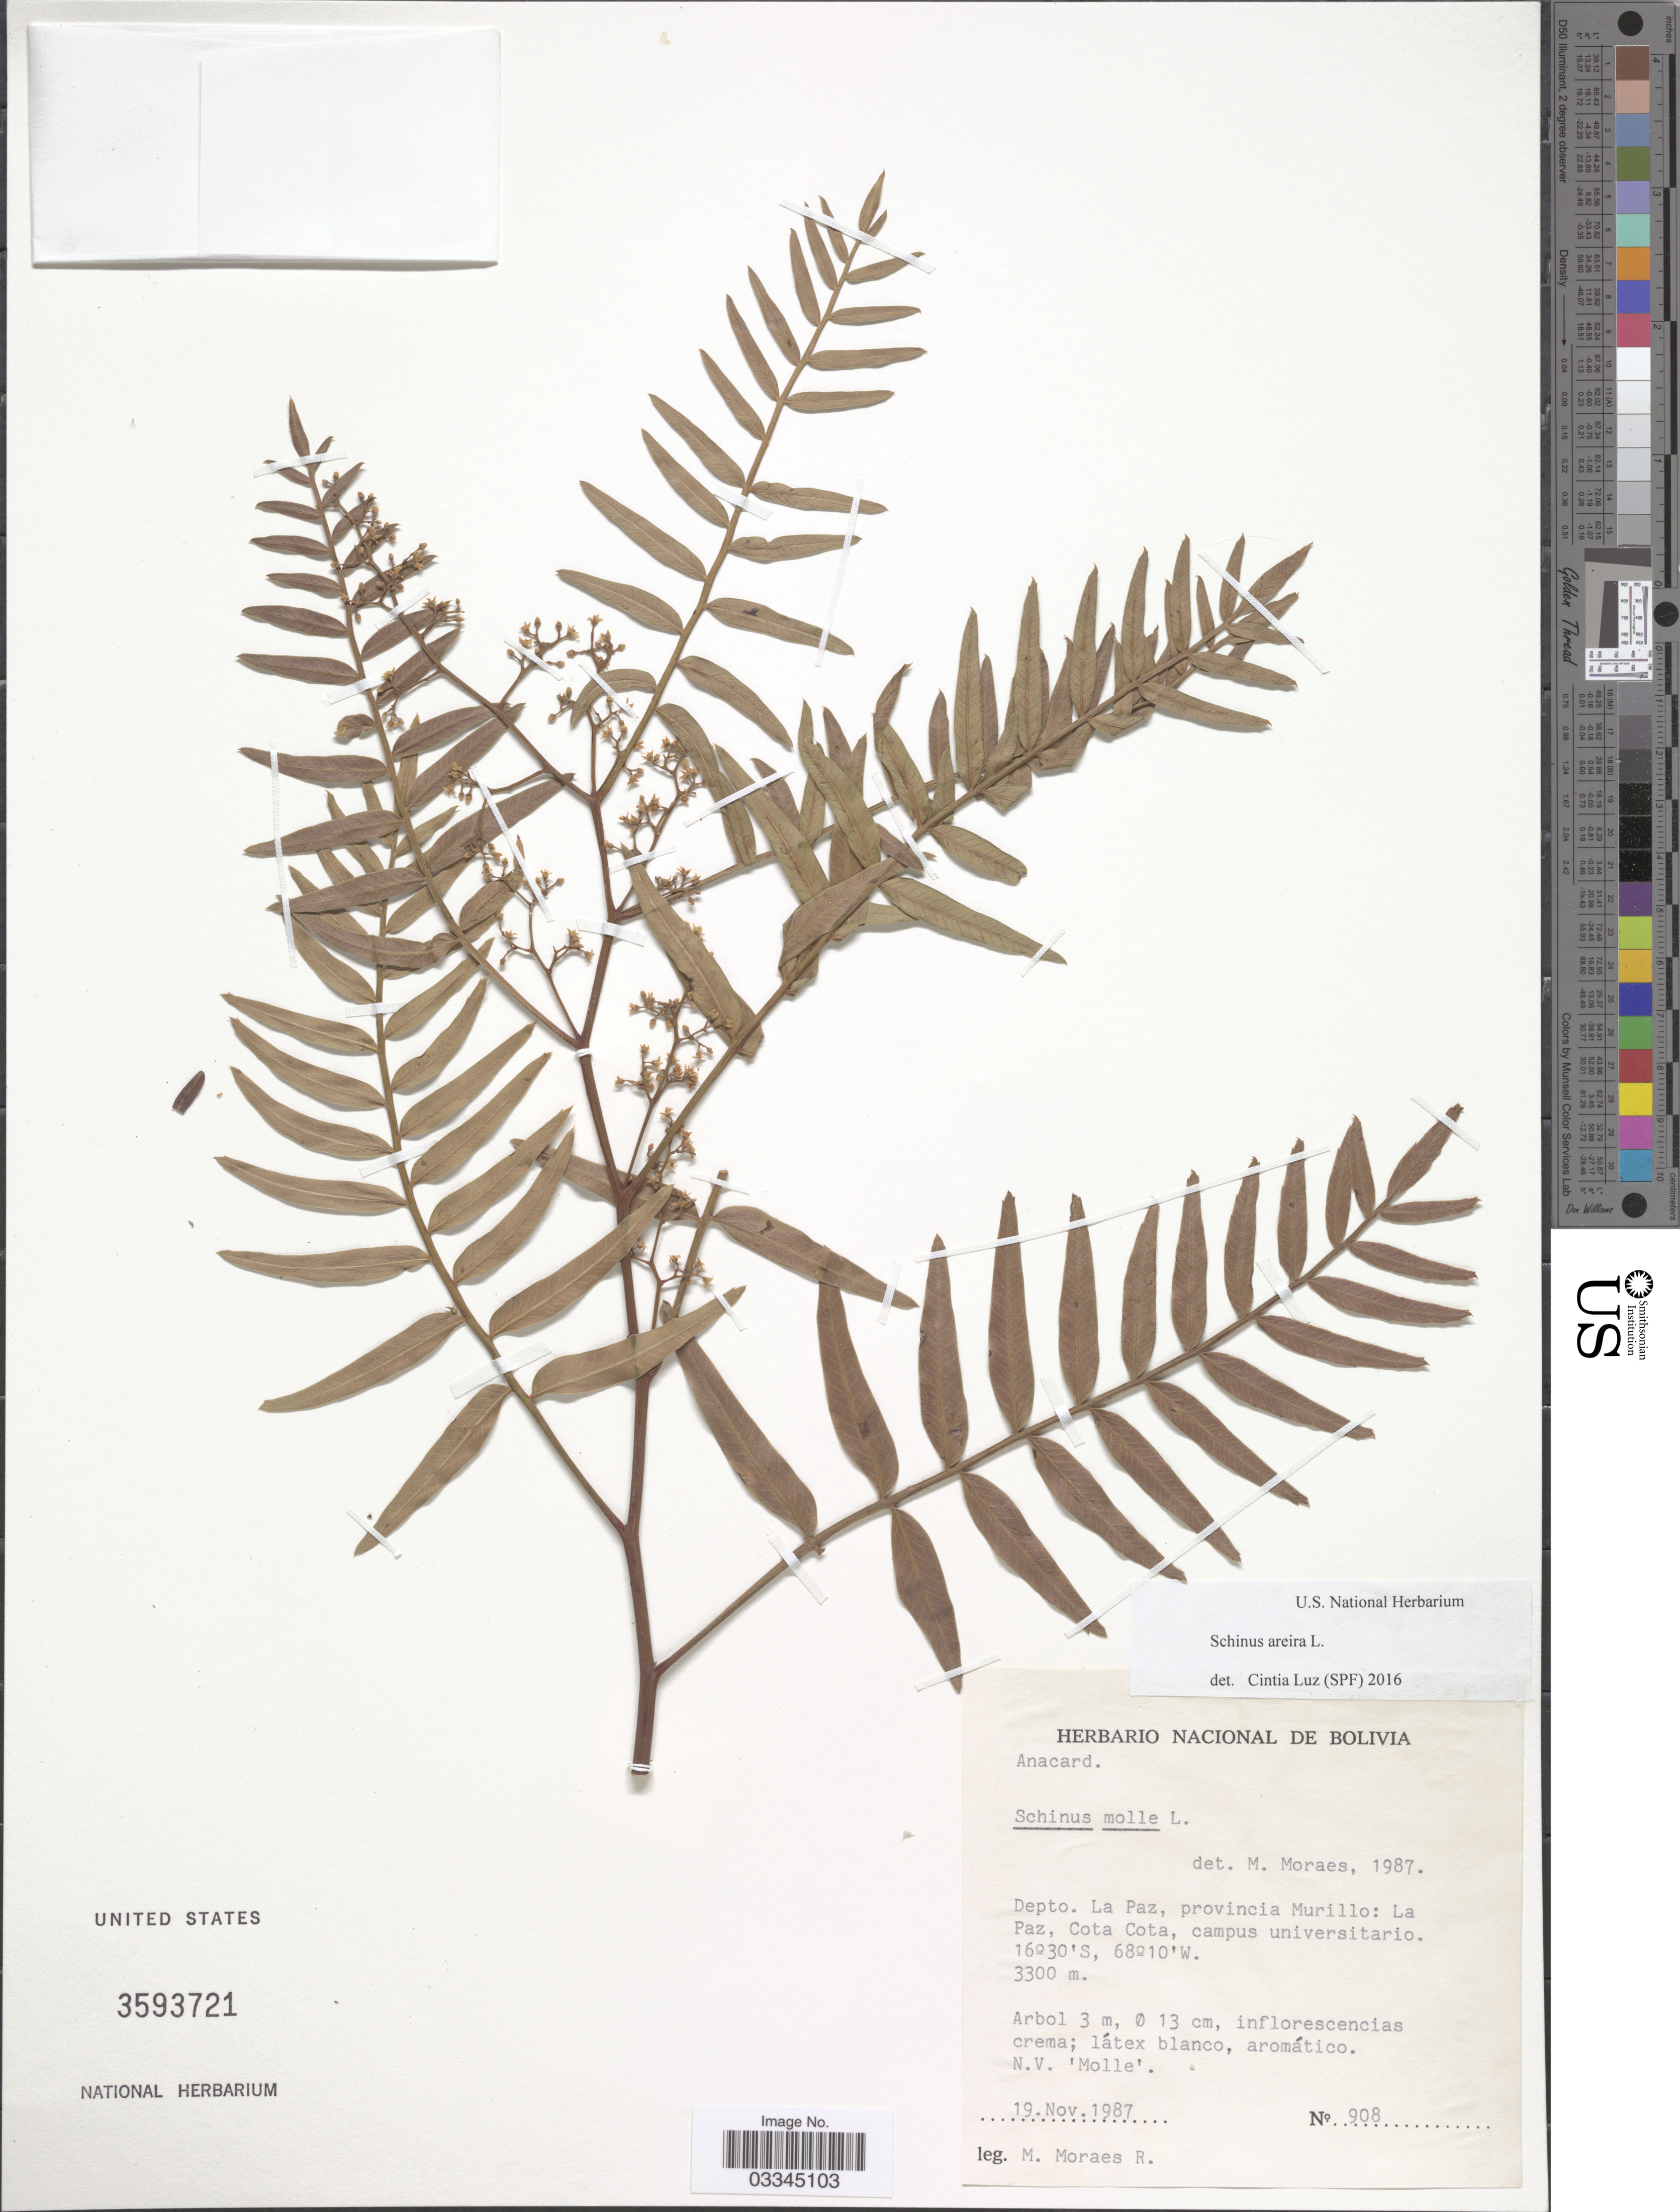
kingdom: Plantae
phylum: Tracheophyta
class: Magnoliopsida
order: Sapindales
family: Anacardiaceae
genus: Schinus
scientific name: Schinus areira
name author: L.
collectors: M. Moraes R.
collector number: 908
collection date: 1987-11-19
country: Bolivia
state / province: La Paz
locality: Depto. La Paz, provincia Murillo: La Paz, Cota Cota, campus universitario.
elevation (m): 3300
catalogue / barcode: US 3593721